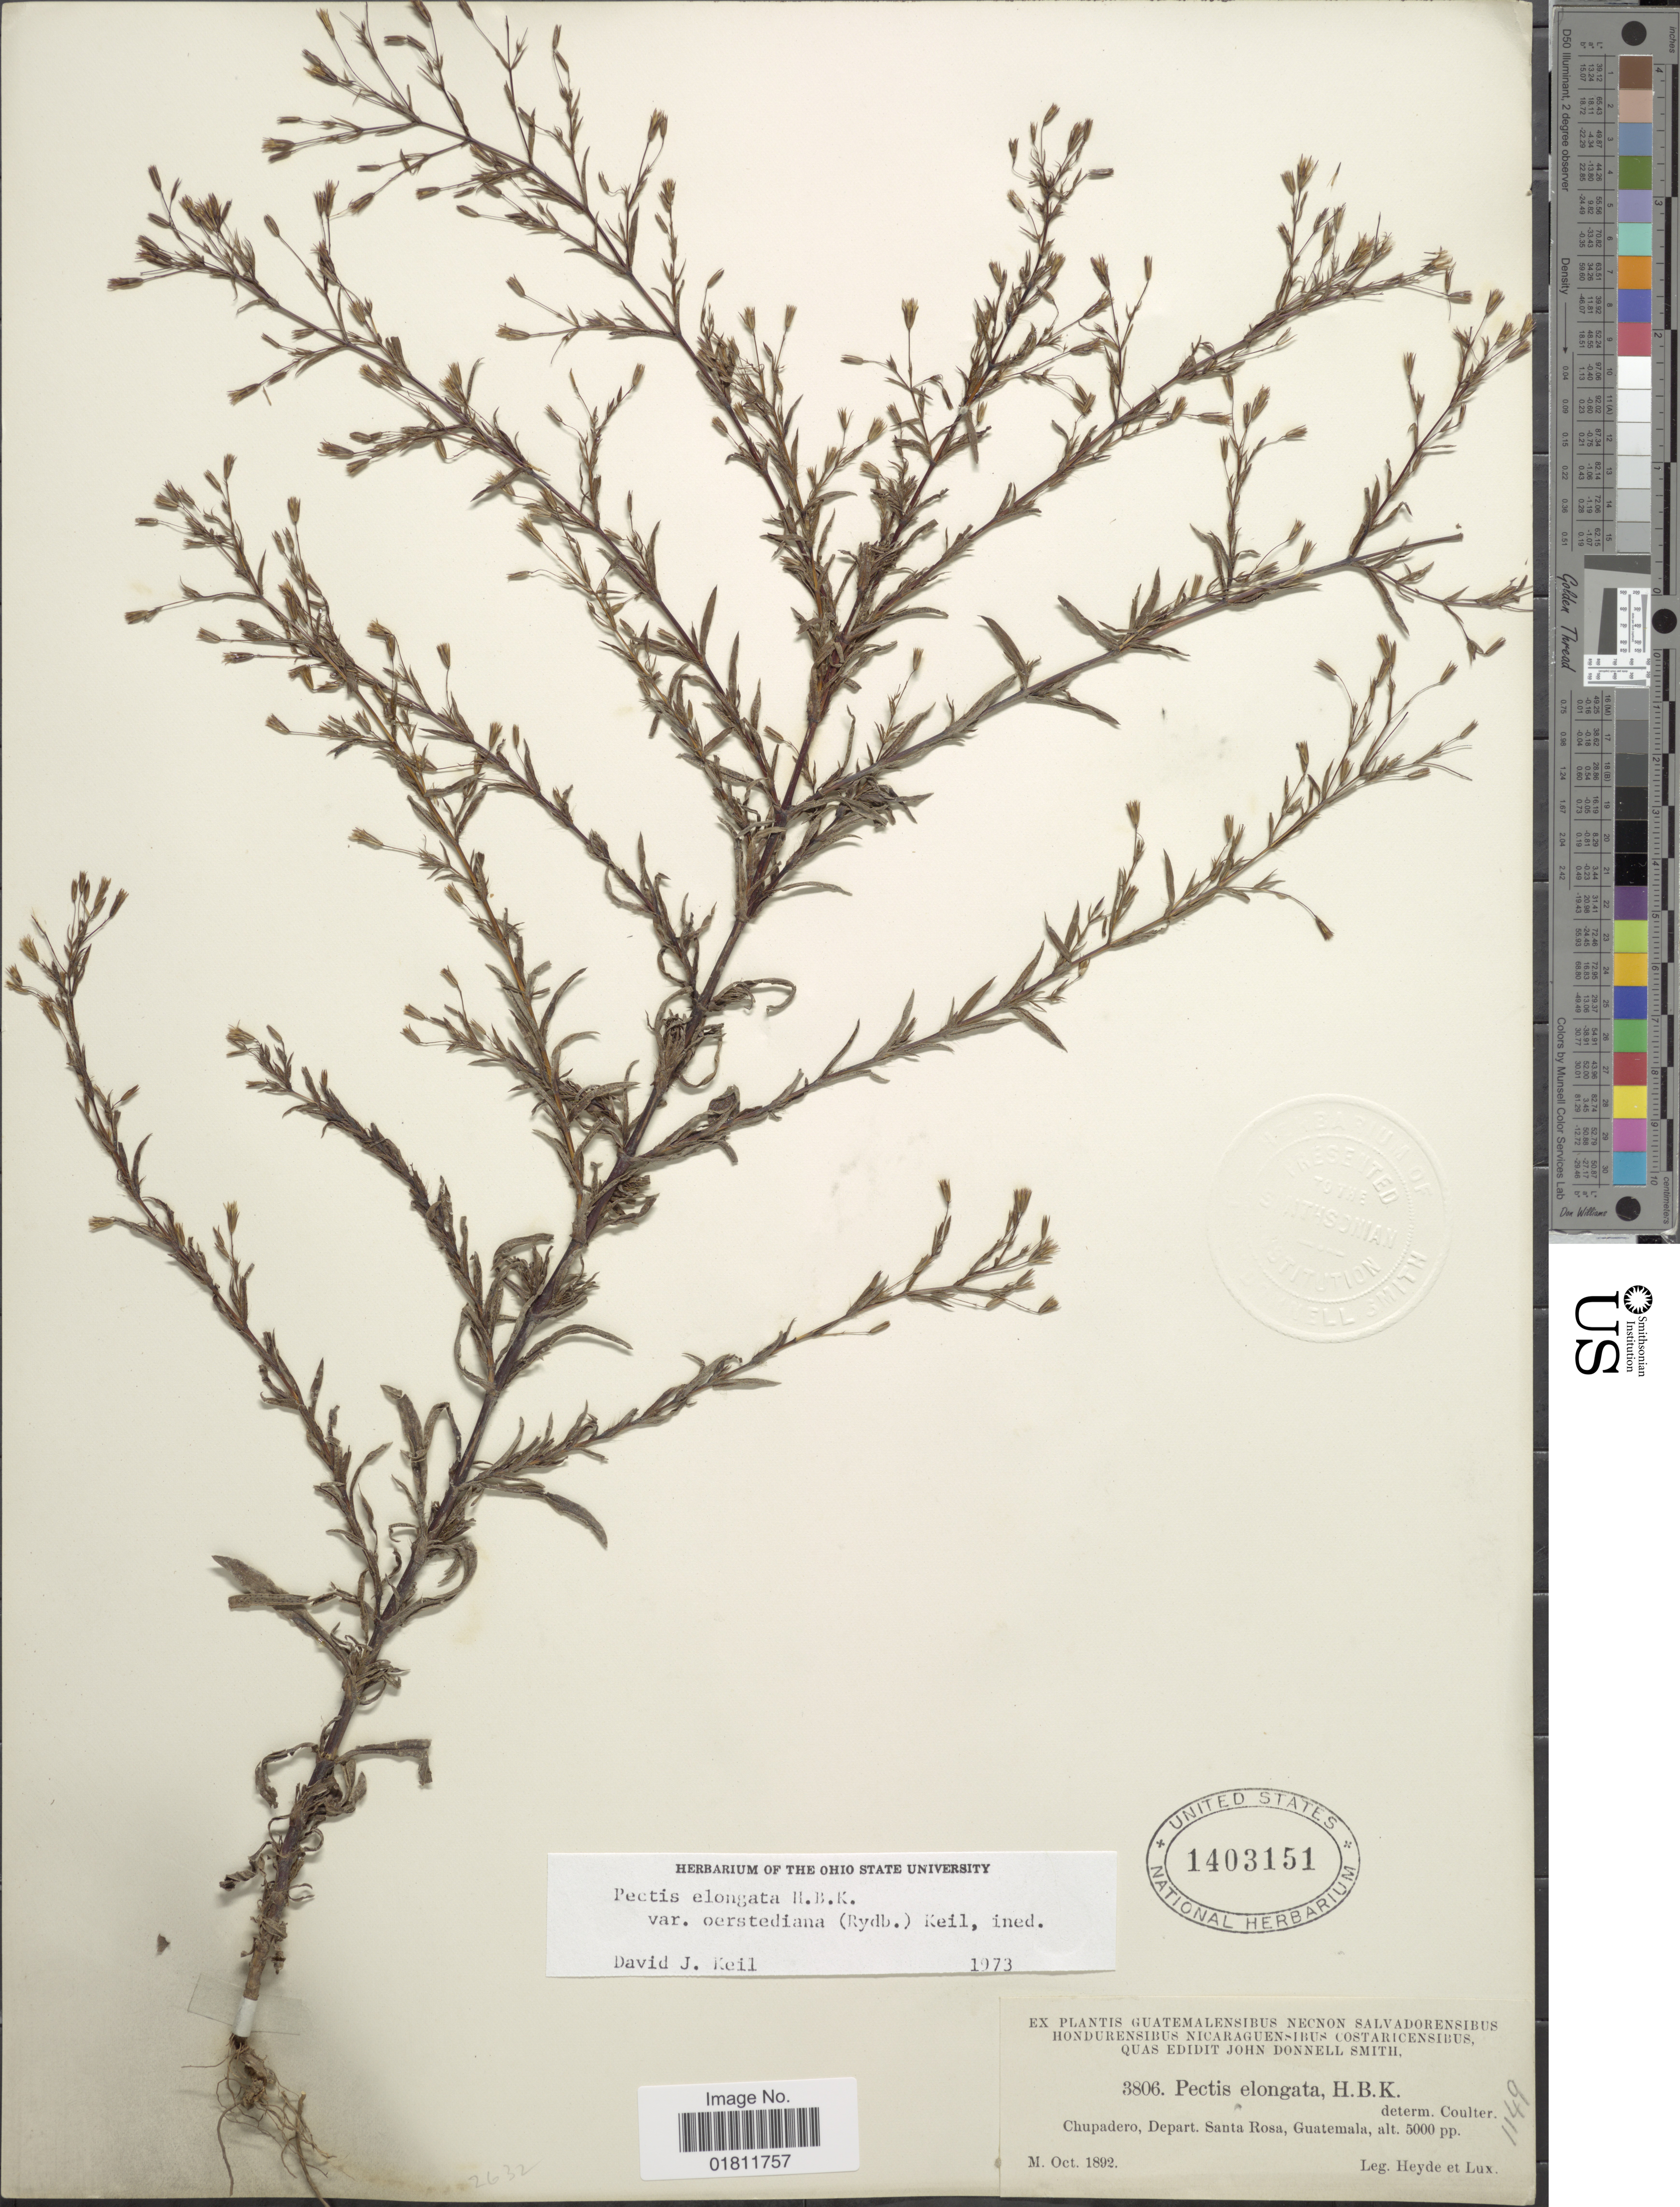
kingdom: Plantae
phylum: Tracheophyta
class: Magnoliopsida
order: Asterales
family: Asteraceae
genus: Pectis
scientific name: Pectis elongata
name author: Kunth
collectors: Heyde & Lux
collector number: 3806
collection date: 1892-10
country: Guatemala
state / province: Santa Rosa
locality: Chupadero, Depart. Santa Rosa.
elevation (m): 1524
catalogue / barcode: US 1403151